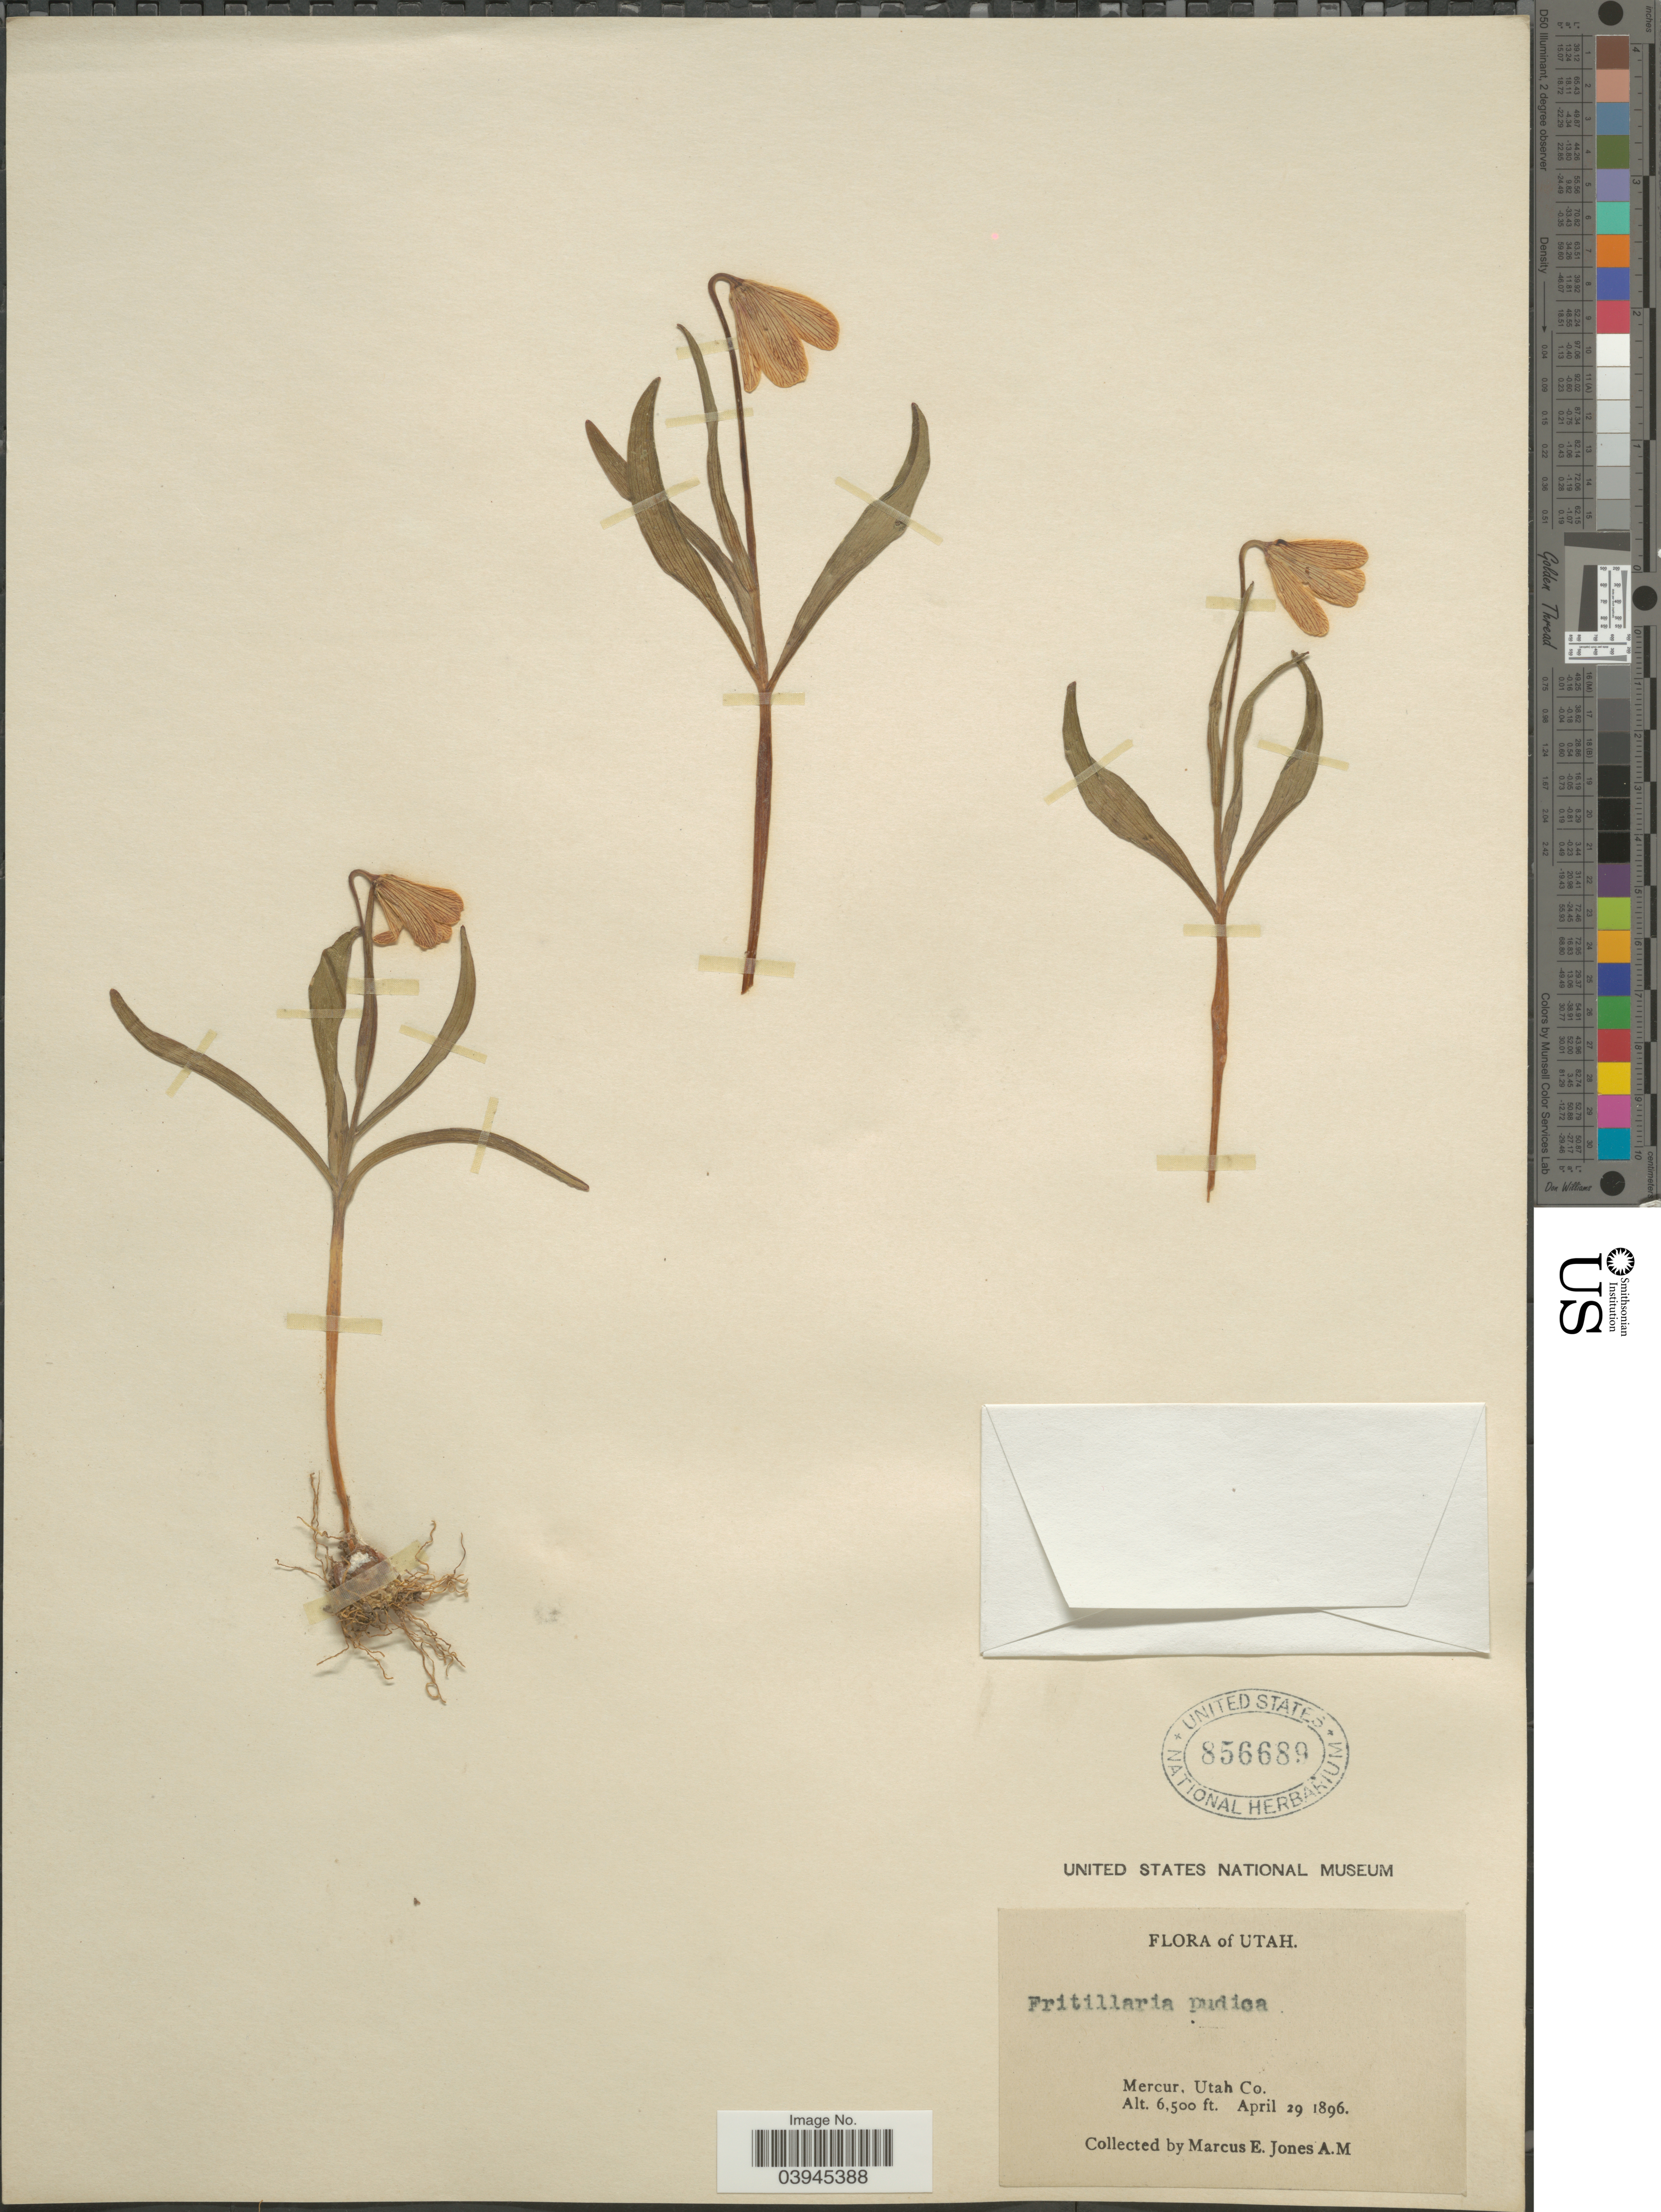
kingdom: Plantae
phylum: Tracheophyta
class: Liliopsida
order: Liliales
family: Liliaceae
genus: Fritillaria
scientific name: Fritillaria pudica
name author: (Pursh) Spreng.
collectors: M. E. Jones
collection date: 1896-04-29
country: United States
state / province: Utah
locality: Mercur, Utah Co.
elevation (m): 1981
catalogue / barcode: US 856689